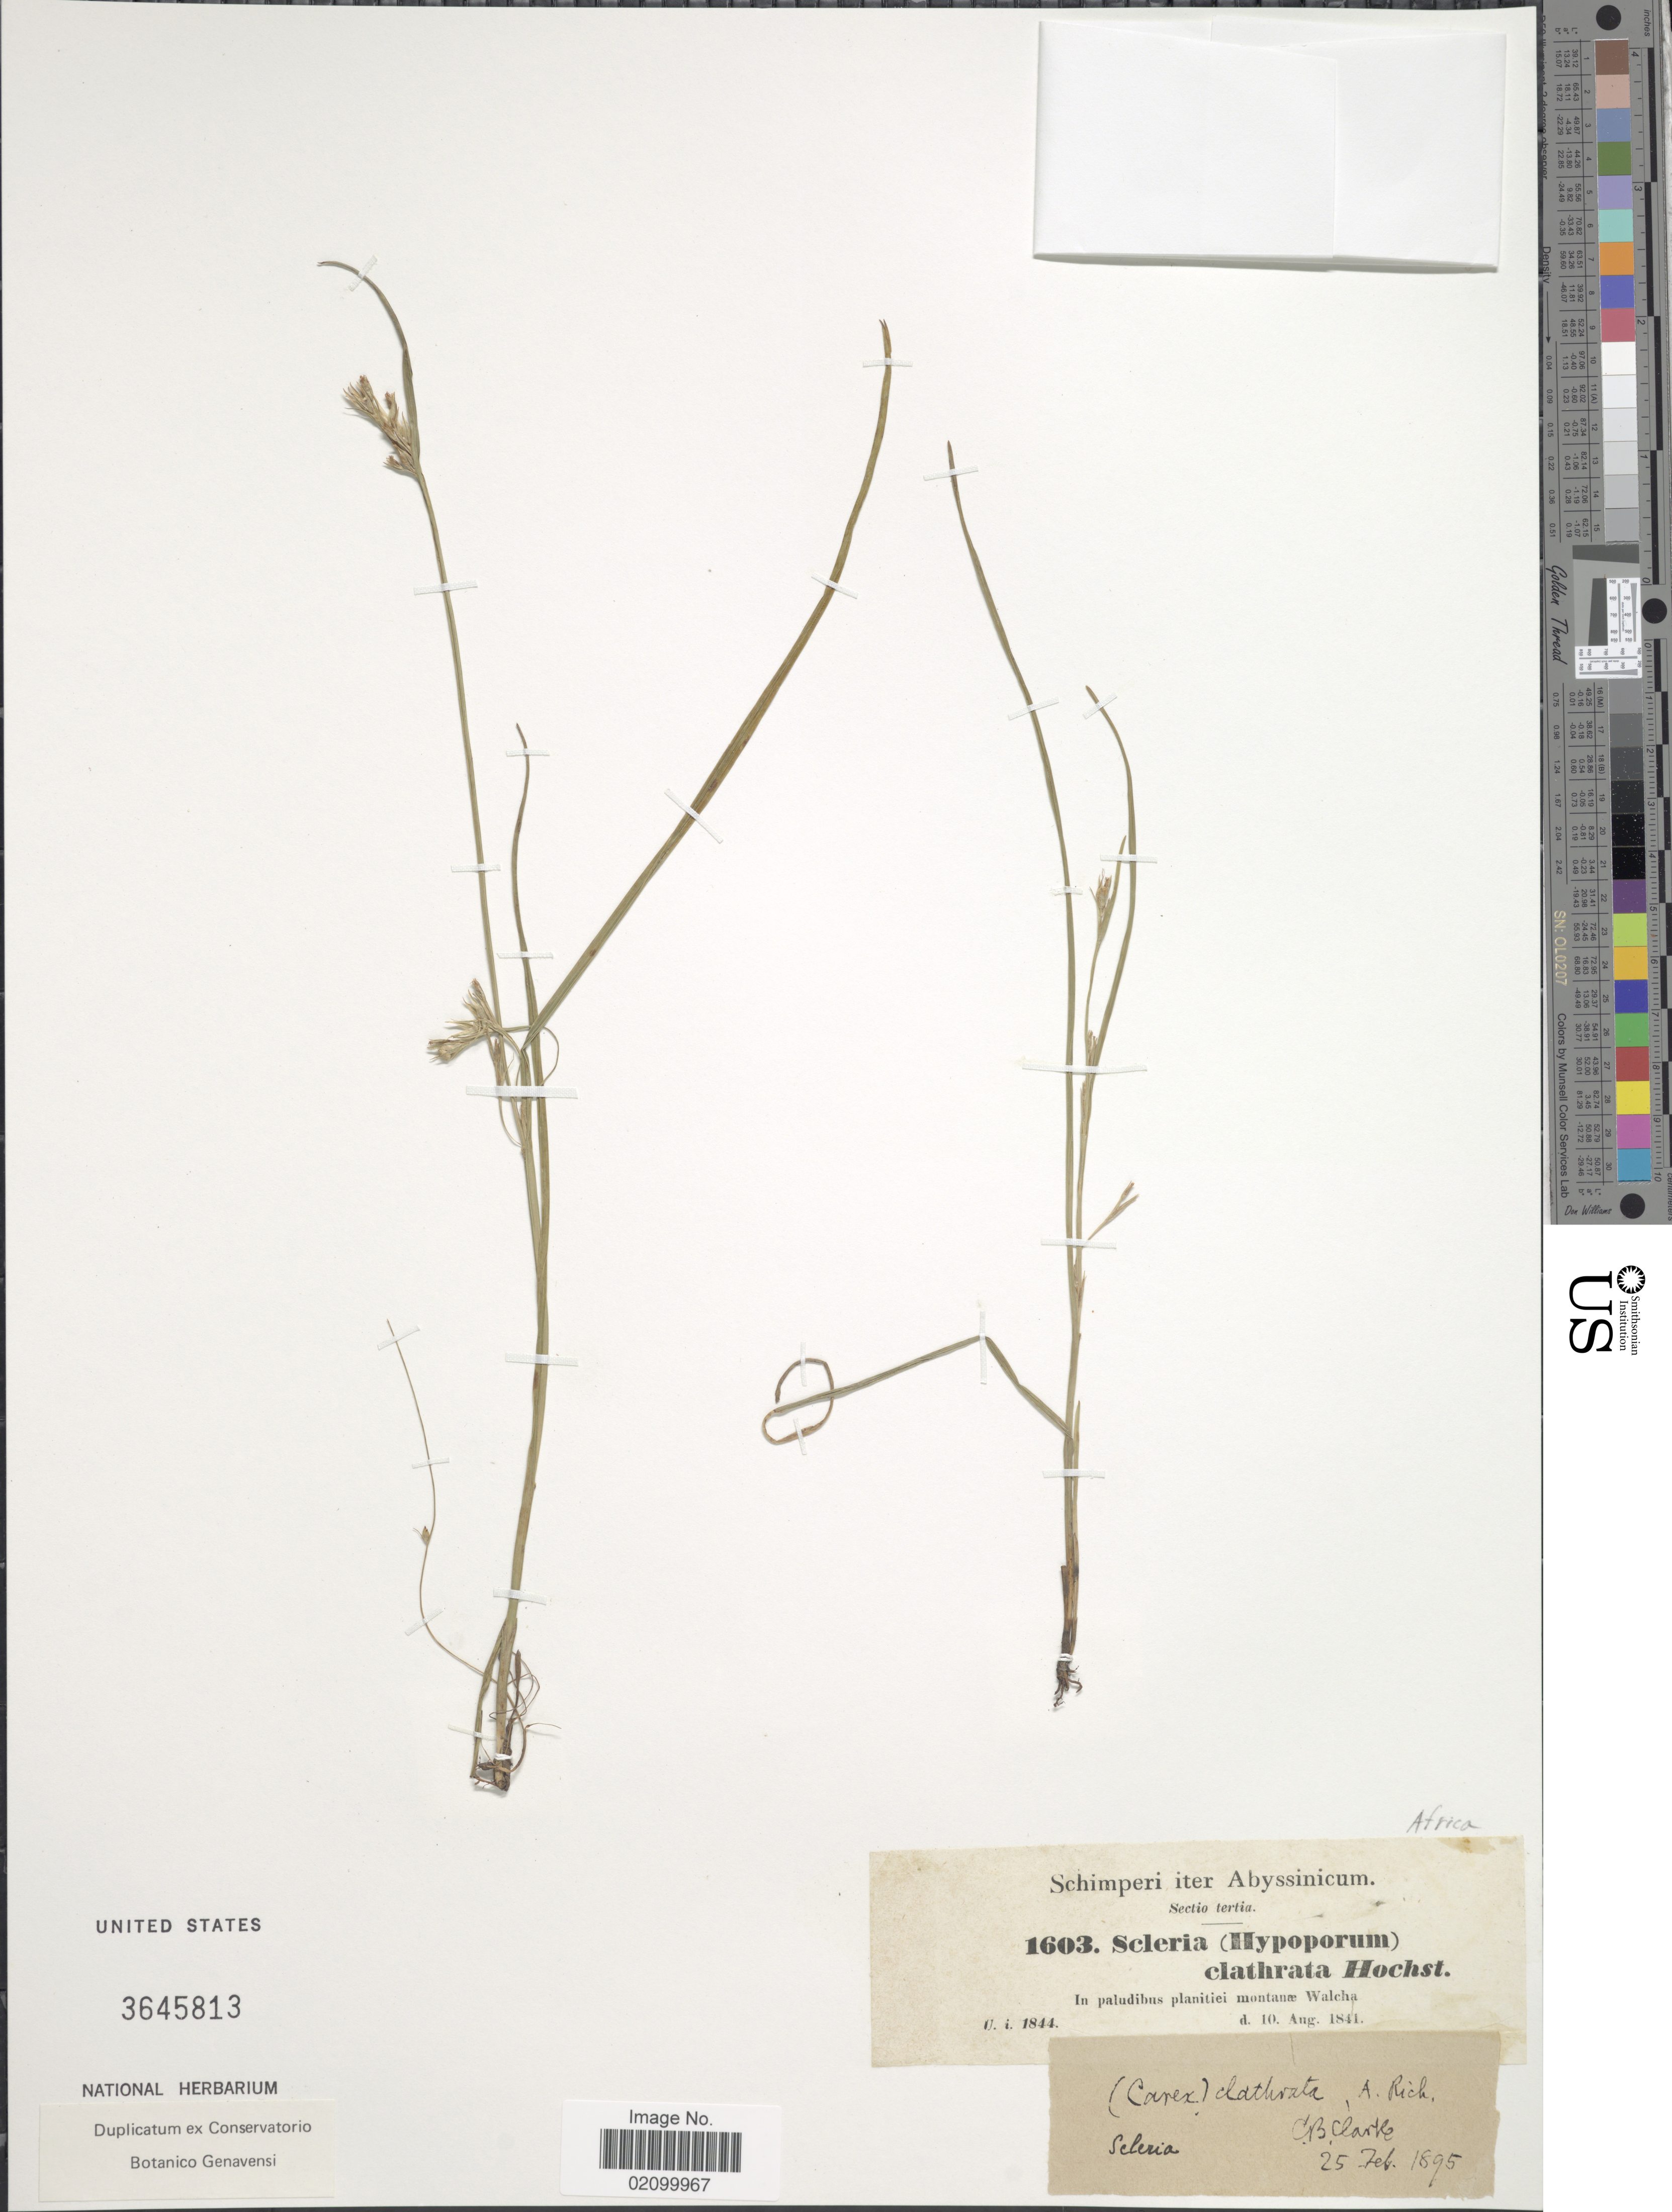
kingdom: Plantae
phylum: Tracheophyta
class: Liliopsida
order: Poales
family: Cyperaceae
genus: Scleria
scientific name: Scleria clathrata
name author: Hochst. ex A. Rich.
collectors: -. Schimper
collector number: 1603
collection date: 1841-08-10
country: Eritrea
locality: Abyssinicum. In paludibus planitiei montanae Walcha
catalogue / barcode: US 3645813